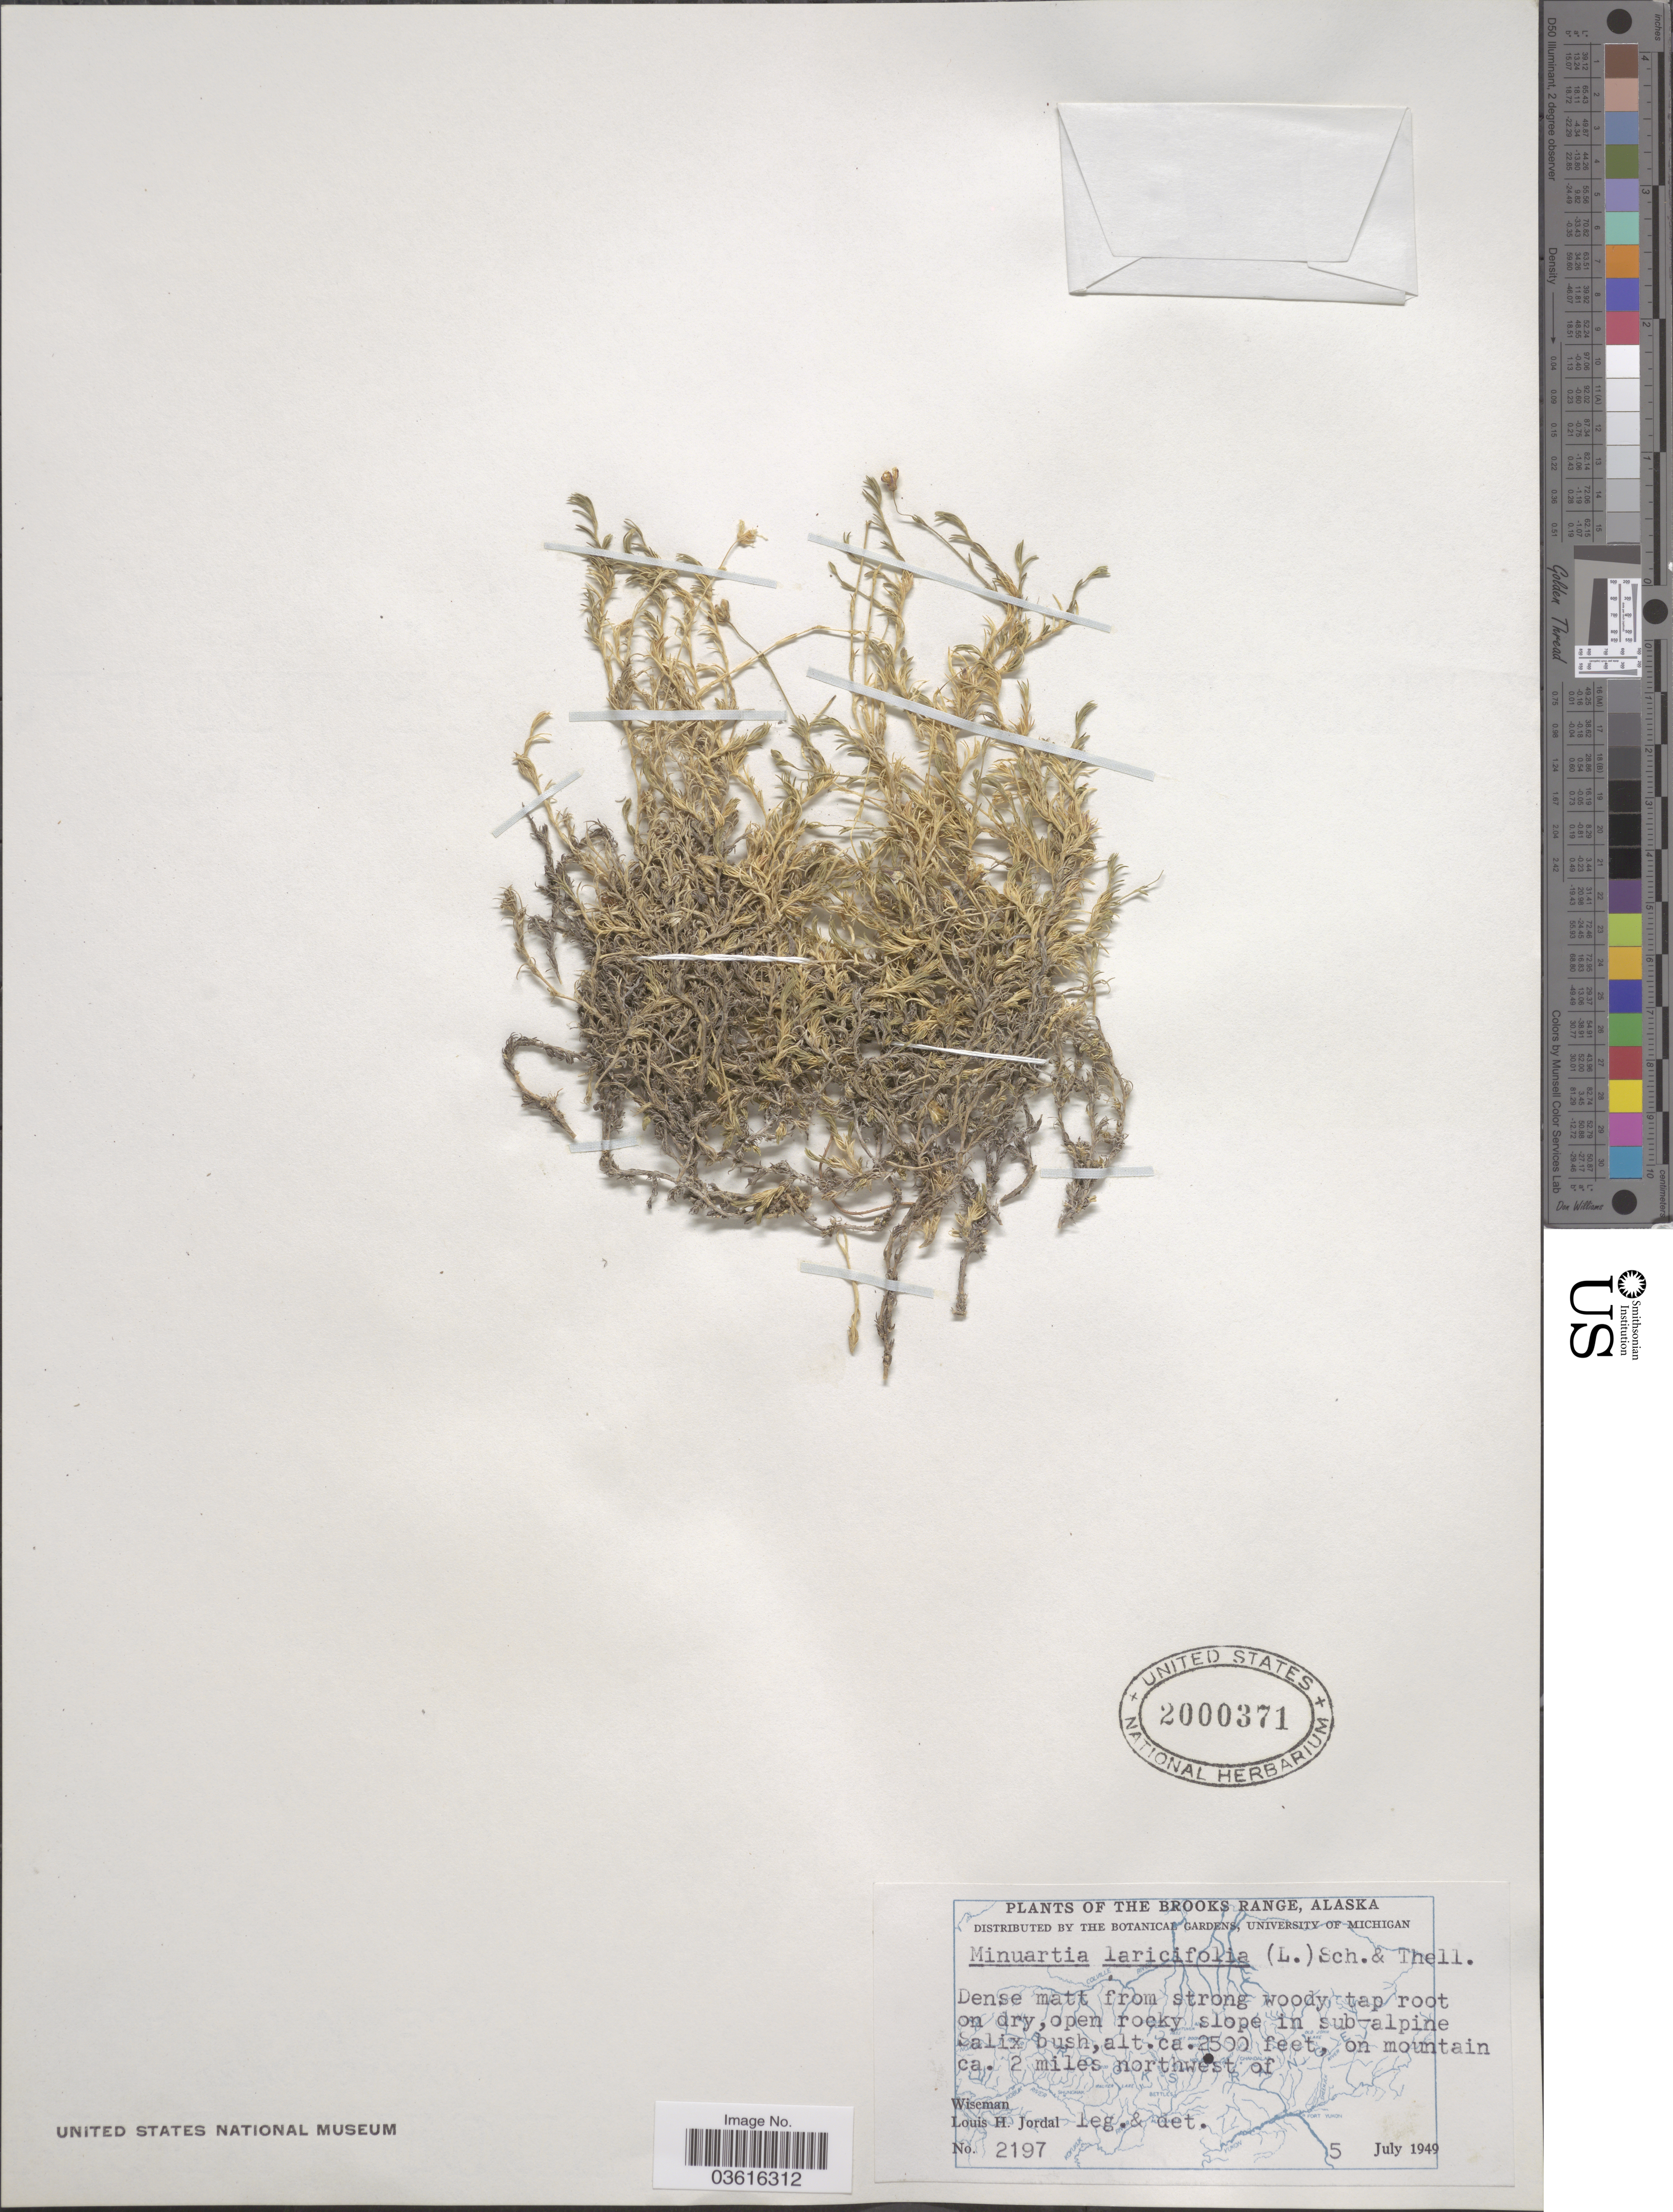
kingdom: Plantae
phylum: Tracheophyta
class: Magnoliopsida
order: Caryophyllales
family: Caryophyllaceae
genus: Cherleria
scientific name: Cherleria yukonensis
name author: (Hultén) A.J. Moore & Dillenb.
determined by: Strong, Mark T., (BOT), Smithsonian Institution - National Museum of Natural History (UNITED STATES)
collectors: L. Jordal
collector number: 2197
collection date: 1949-07-05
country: United States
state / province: Alaska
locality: The Brooks Range. On mountain ca. 2 miles northwest of Wiseman.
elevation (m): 762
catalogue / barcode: US 2000371